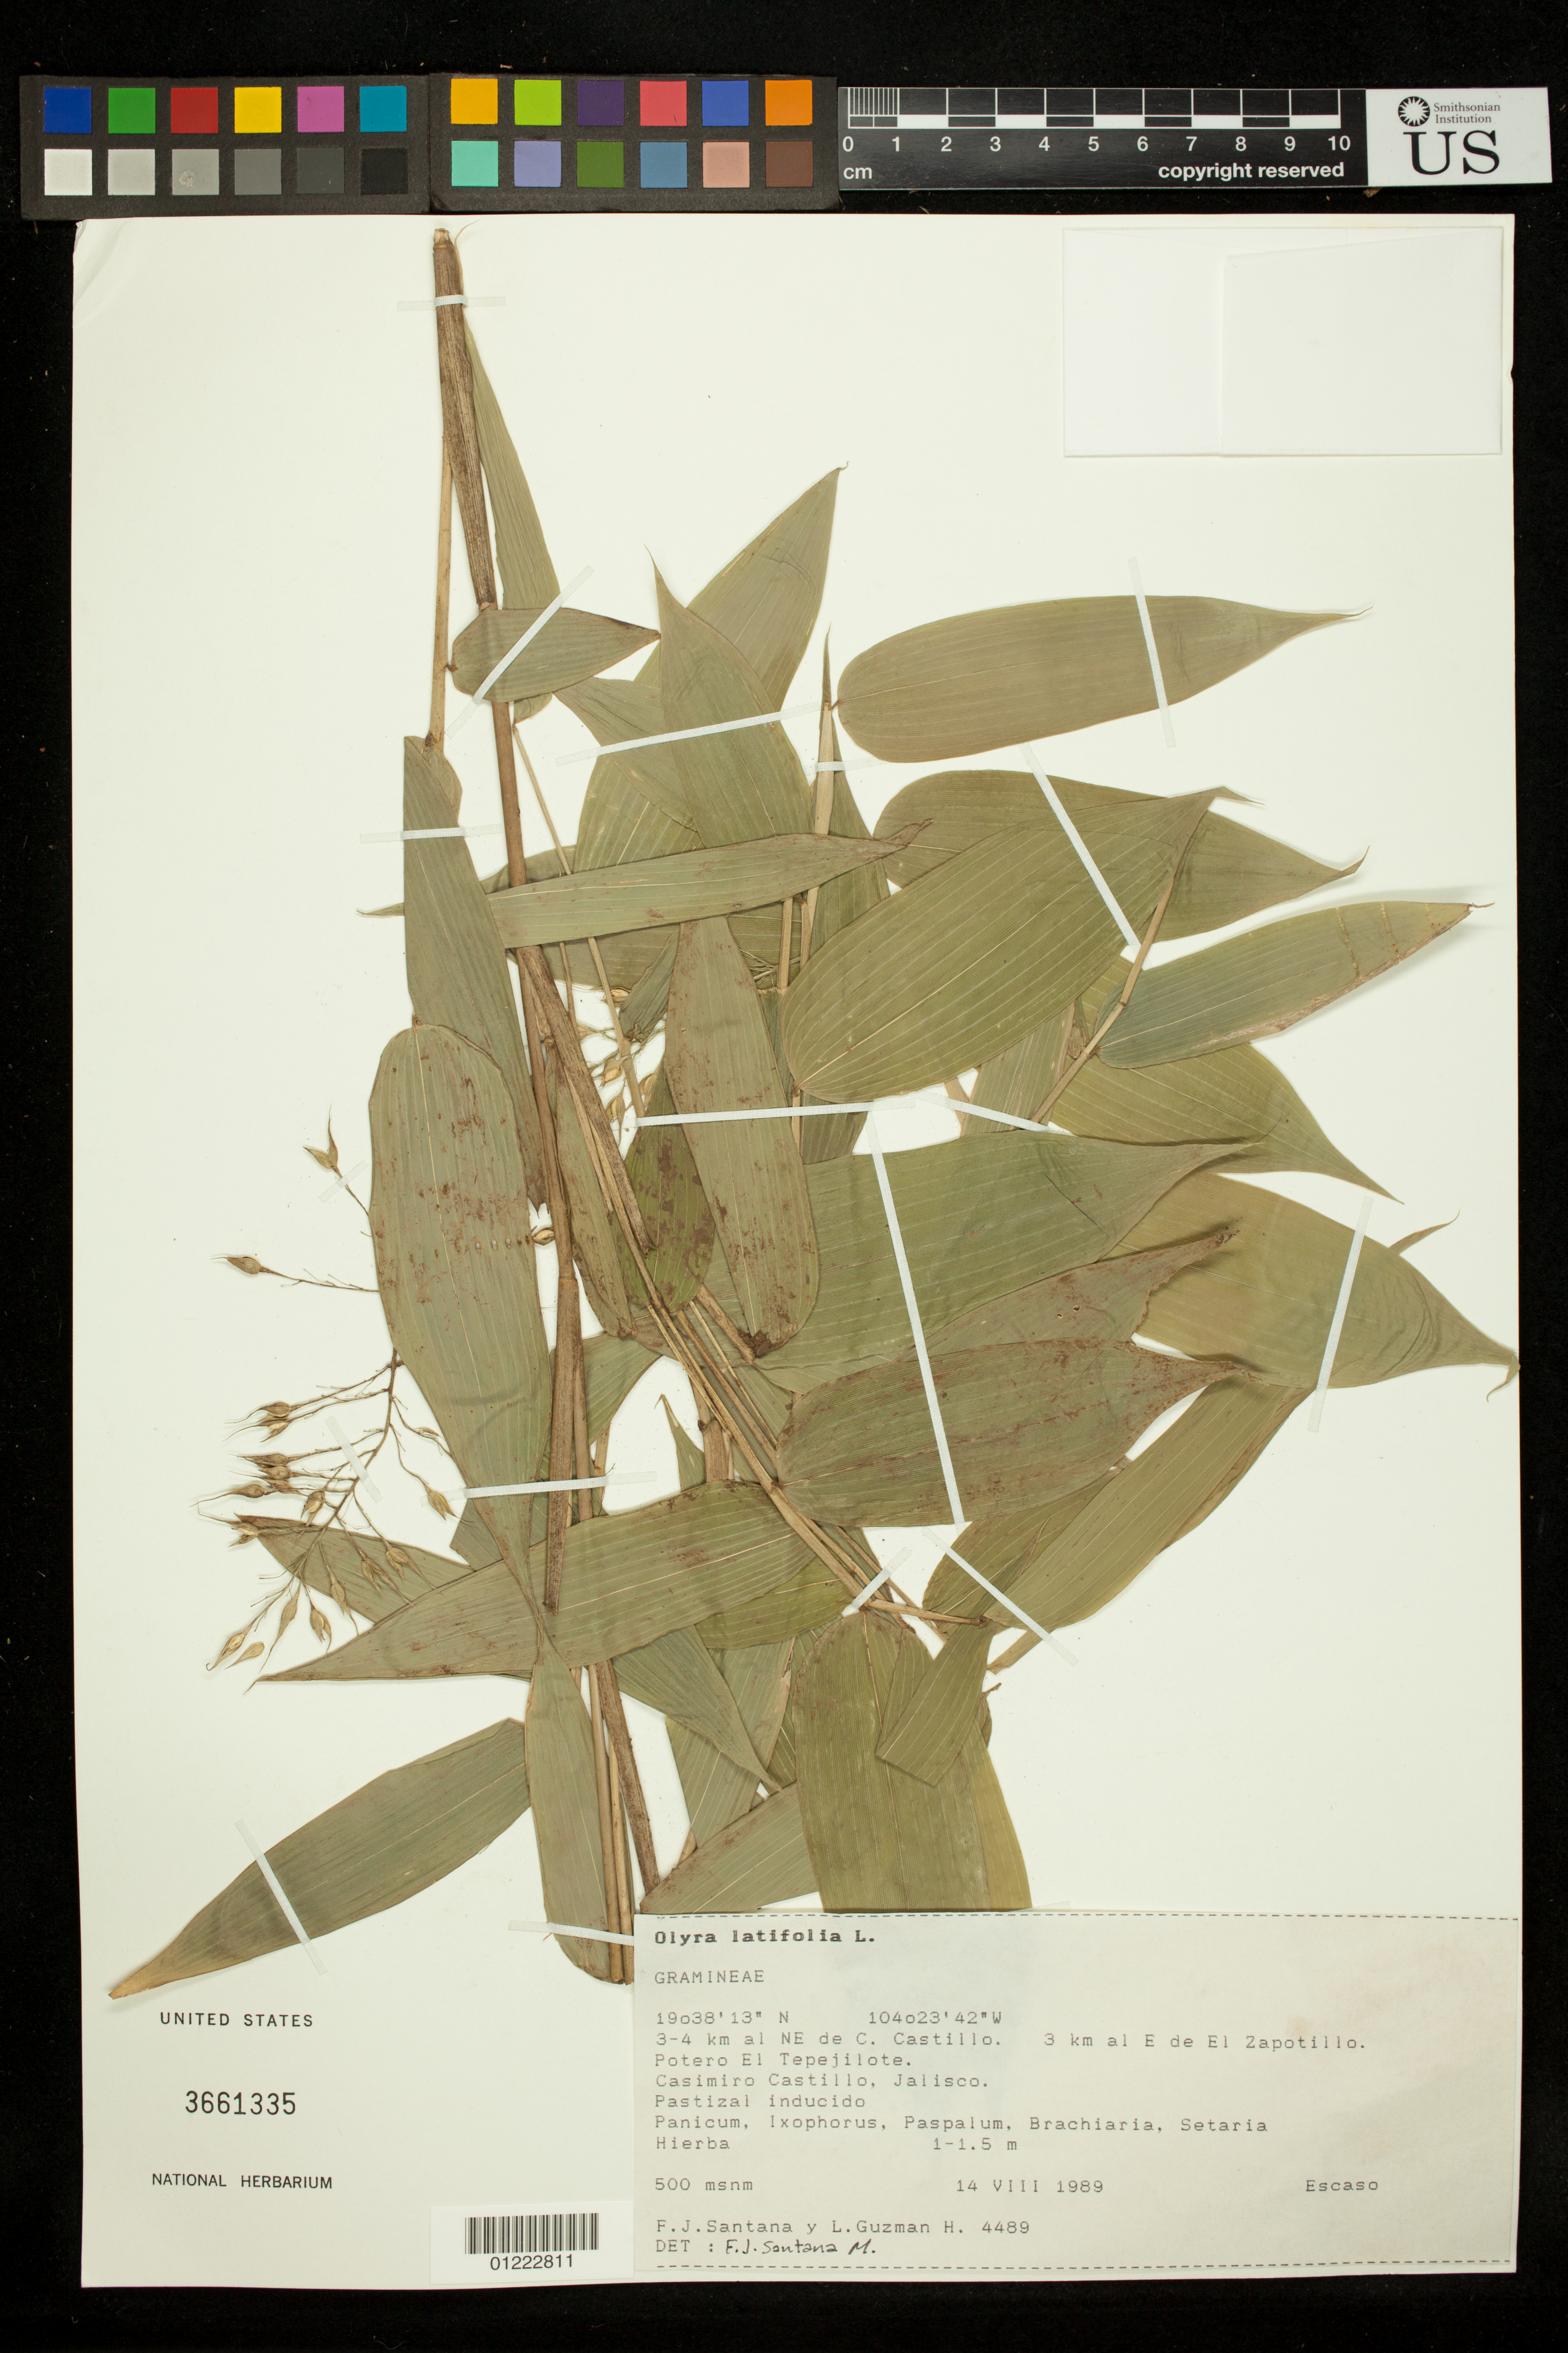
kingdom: Plantae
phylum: Tracheophyta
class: Liliopsida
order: Poales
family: Poaceae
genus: Olyra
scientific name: Olyra latifolia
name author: L.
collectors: F. J. Santana M. & L. Guzmán H.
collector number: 4489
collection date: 1989-08-14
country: Mexico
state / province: Jalisco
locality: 3-4 km al NE de C. Castillo. 3 km al E de El Zapotillo. Potrero El Tepejilote. Casimiro Castillo.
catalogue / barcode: US 3661335